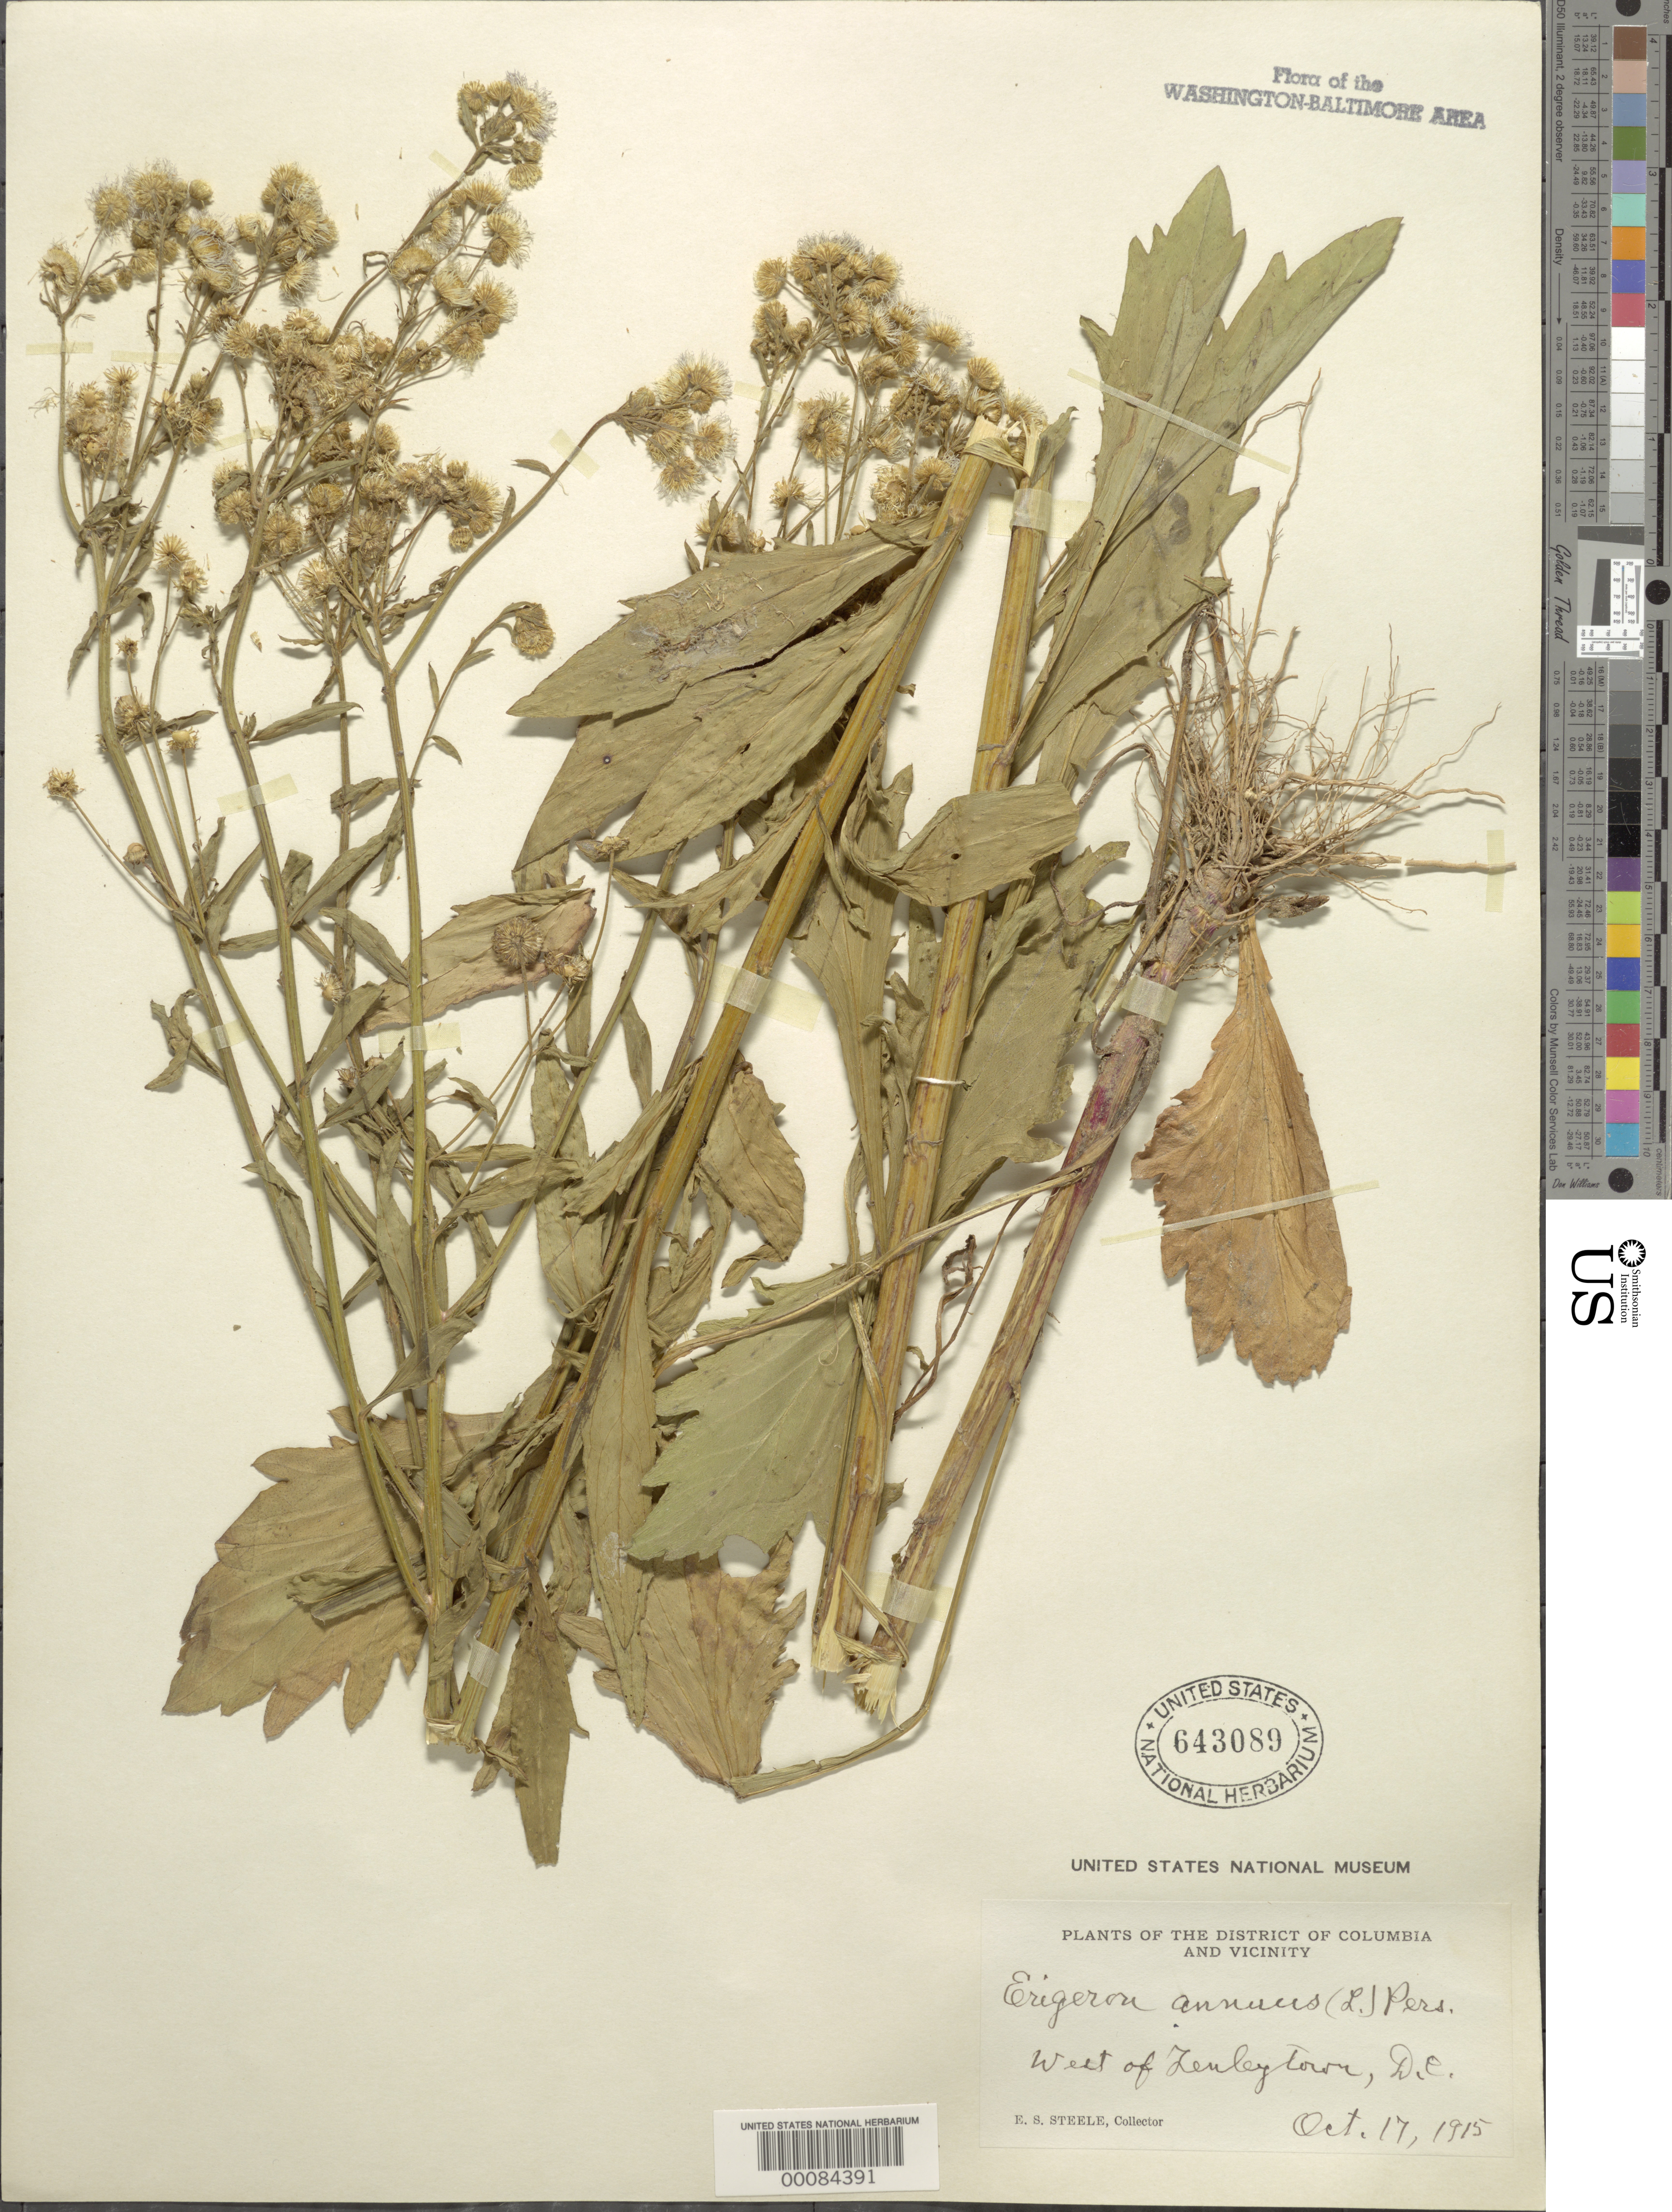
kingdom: Plantae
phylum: Tracheophyta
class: Magnoliopsida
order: Asterales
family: Asteraceae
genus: Erigeron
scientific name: Erigeron annuus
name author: (L.) Pers.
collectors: E. Steele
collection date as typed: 17 Oct 1915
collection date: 1915-10-17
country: United States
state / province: District of Columbia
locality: West of Tenleytown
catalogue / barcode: US 643089